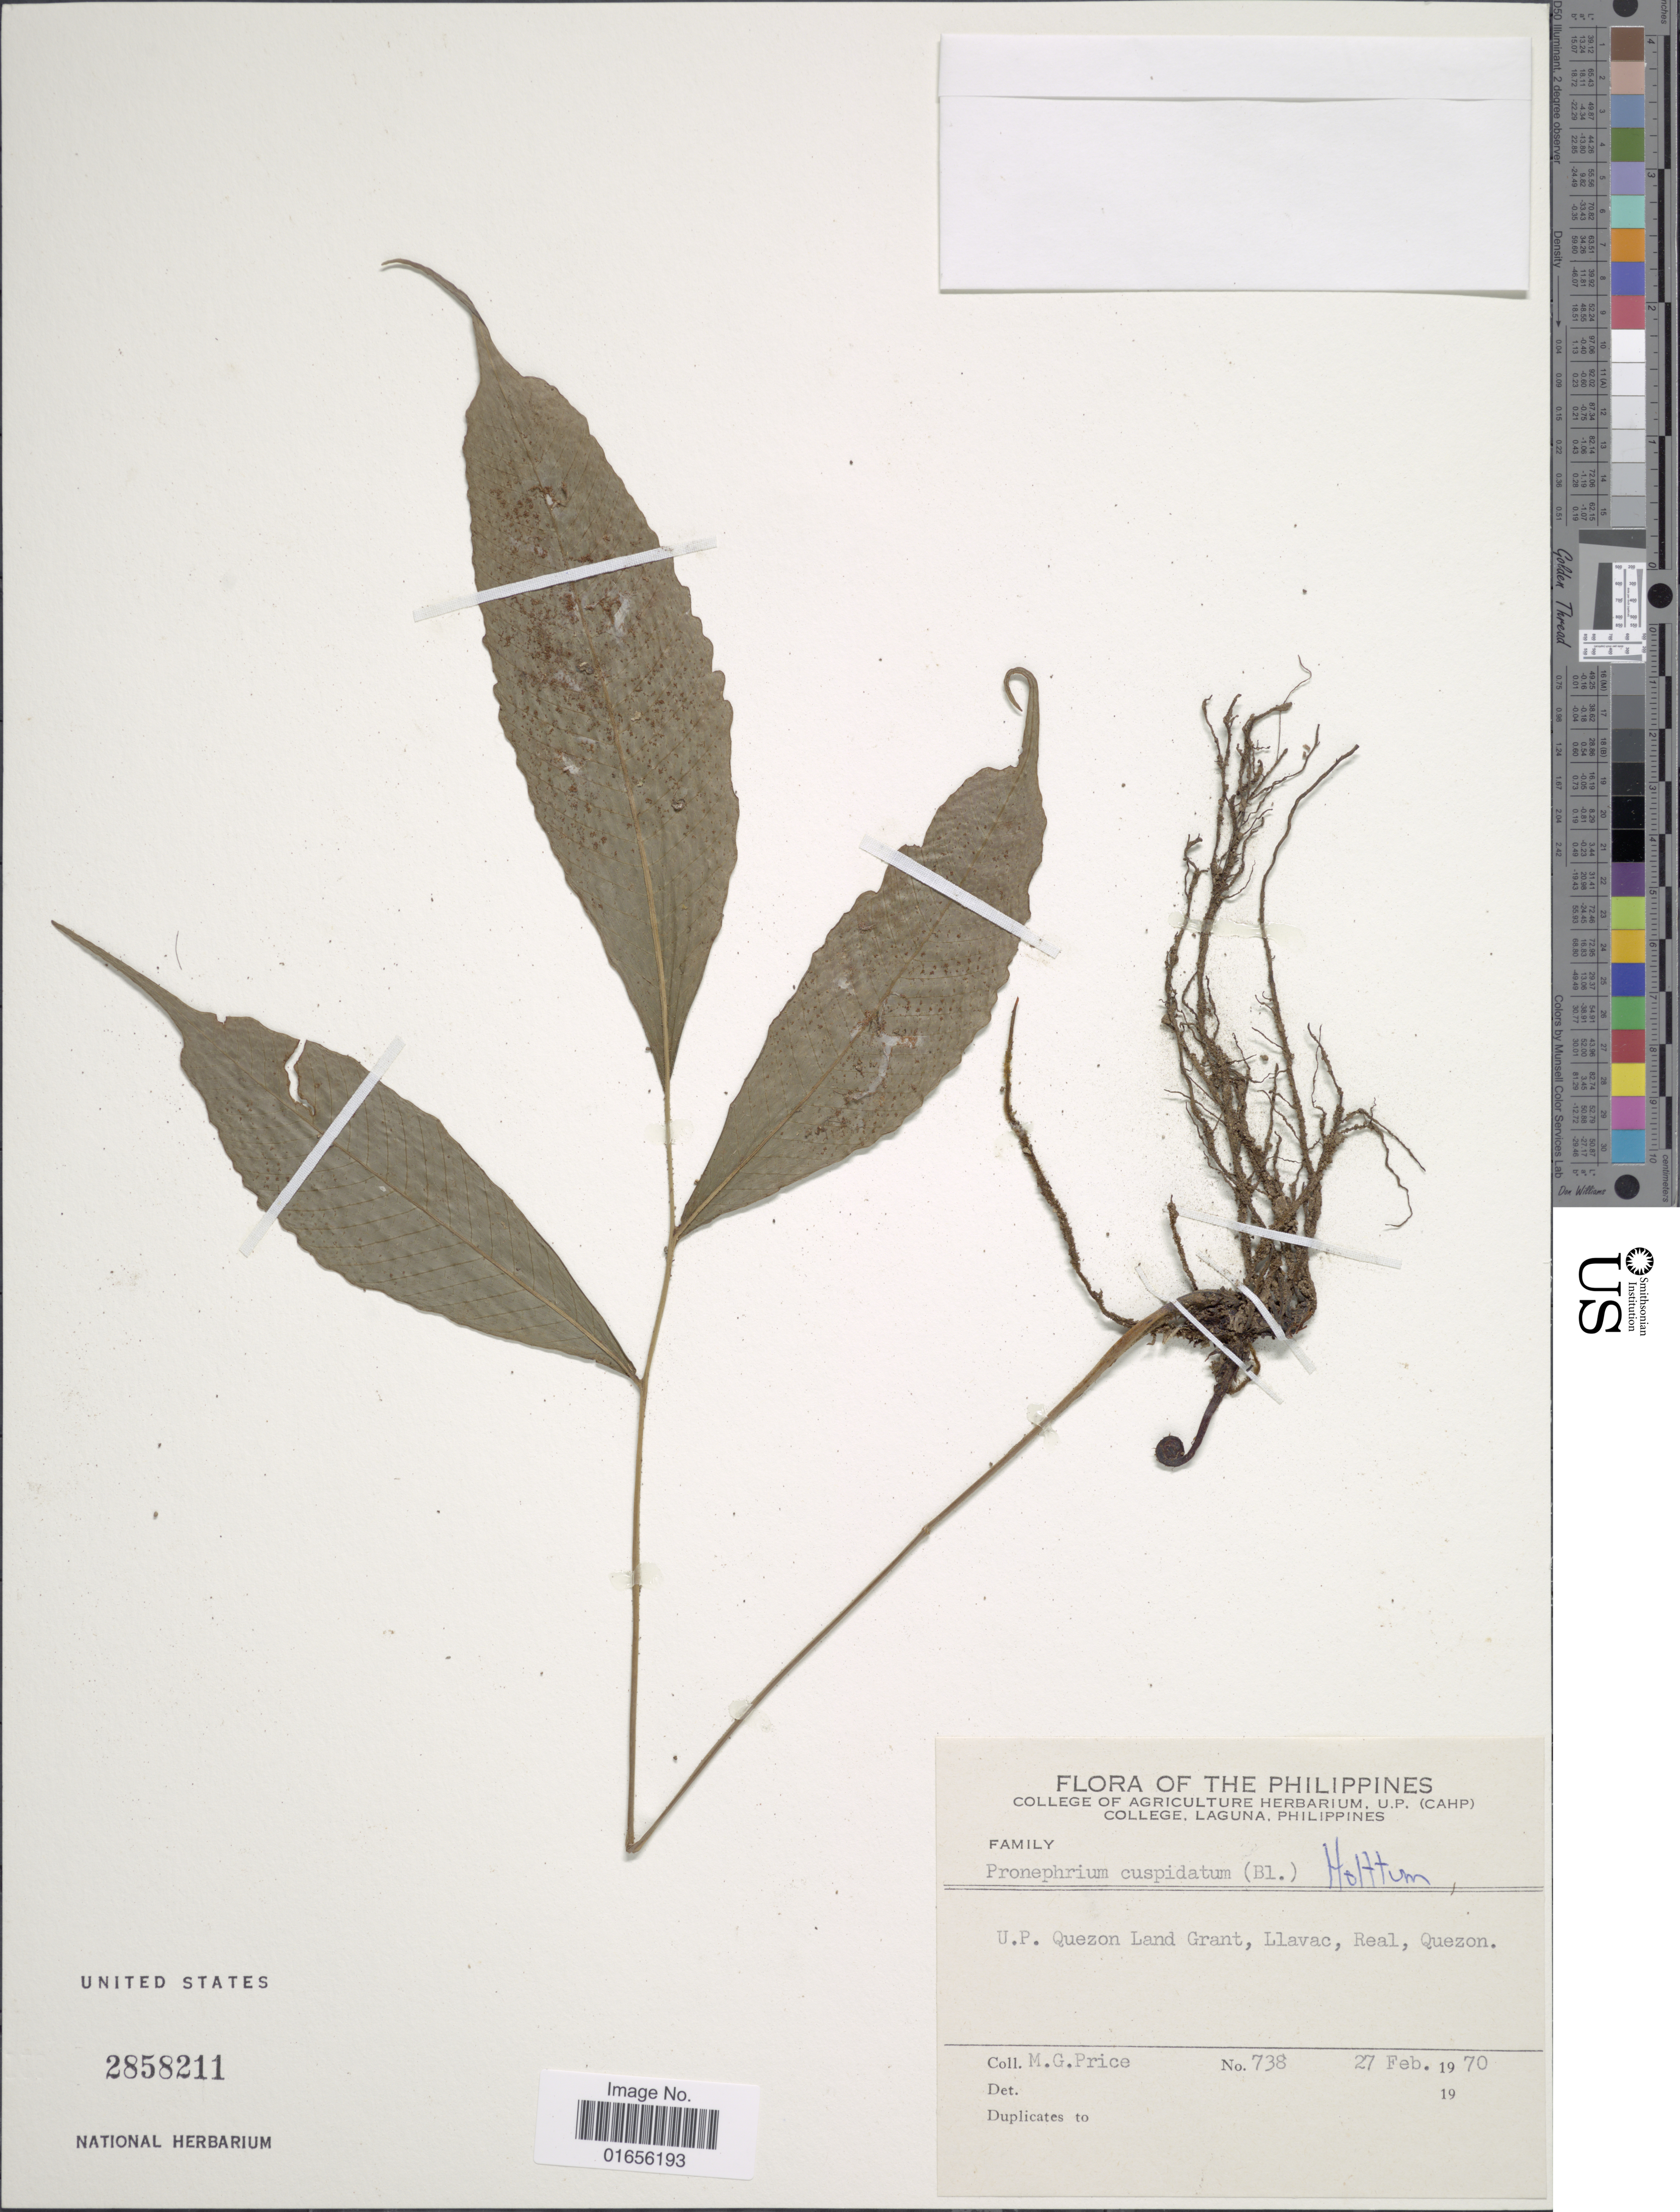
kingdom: Plantae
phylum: Tracheophyta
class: Polypodiopsida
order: Polypodiales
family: Thelypteridaceae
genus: Pronephrium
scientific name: Pronephrium cuspidatum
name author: (Blume) Holttum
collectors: M. G. Price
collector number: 738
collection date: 1970-02-17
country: Philippines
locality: The Philippines, U.P. Quezon Land Grant, Llavac, Real, Quezon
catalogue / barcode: US 2858211